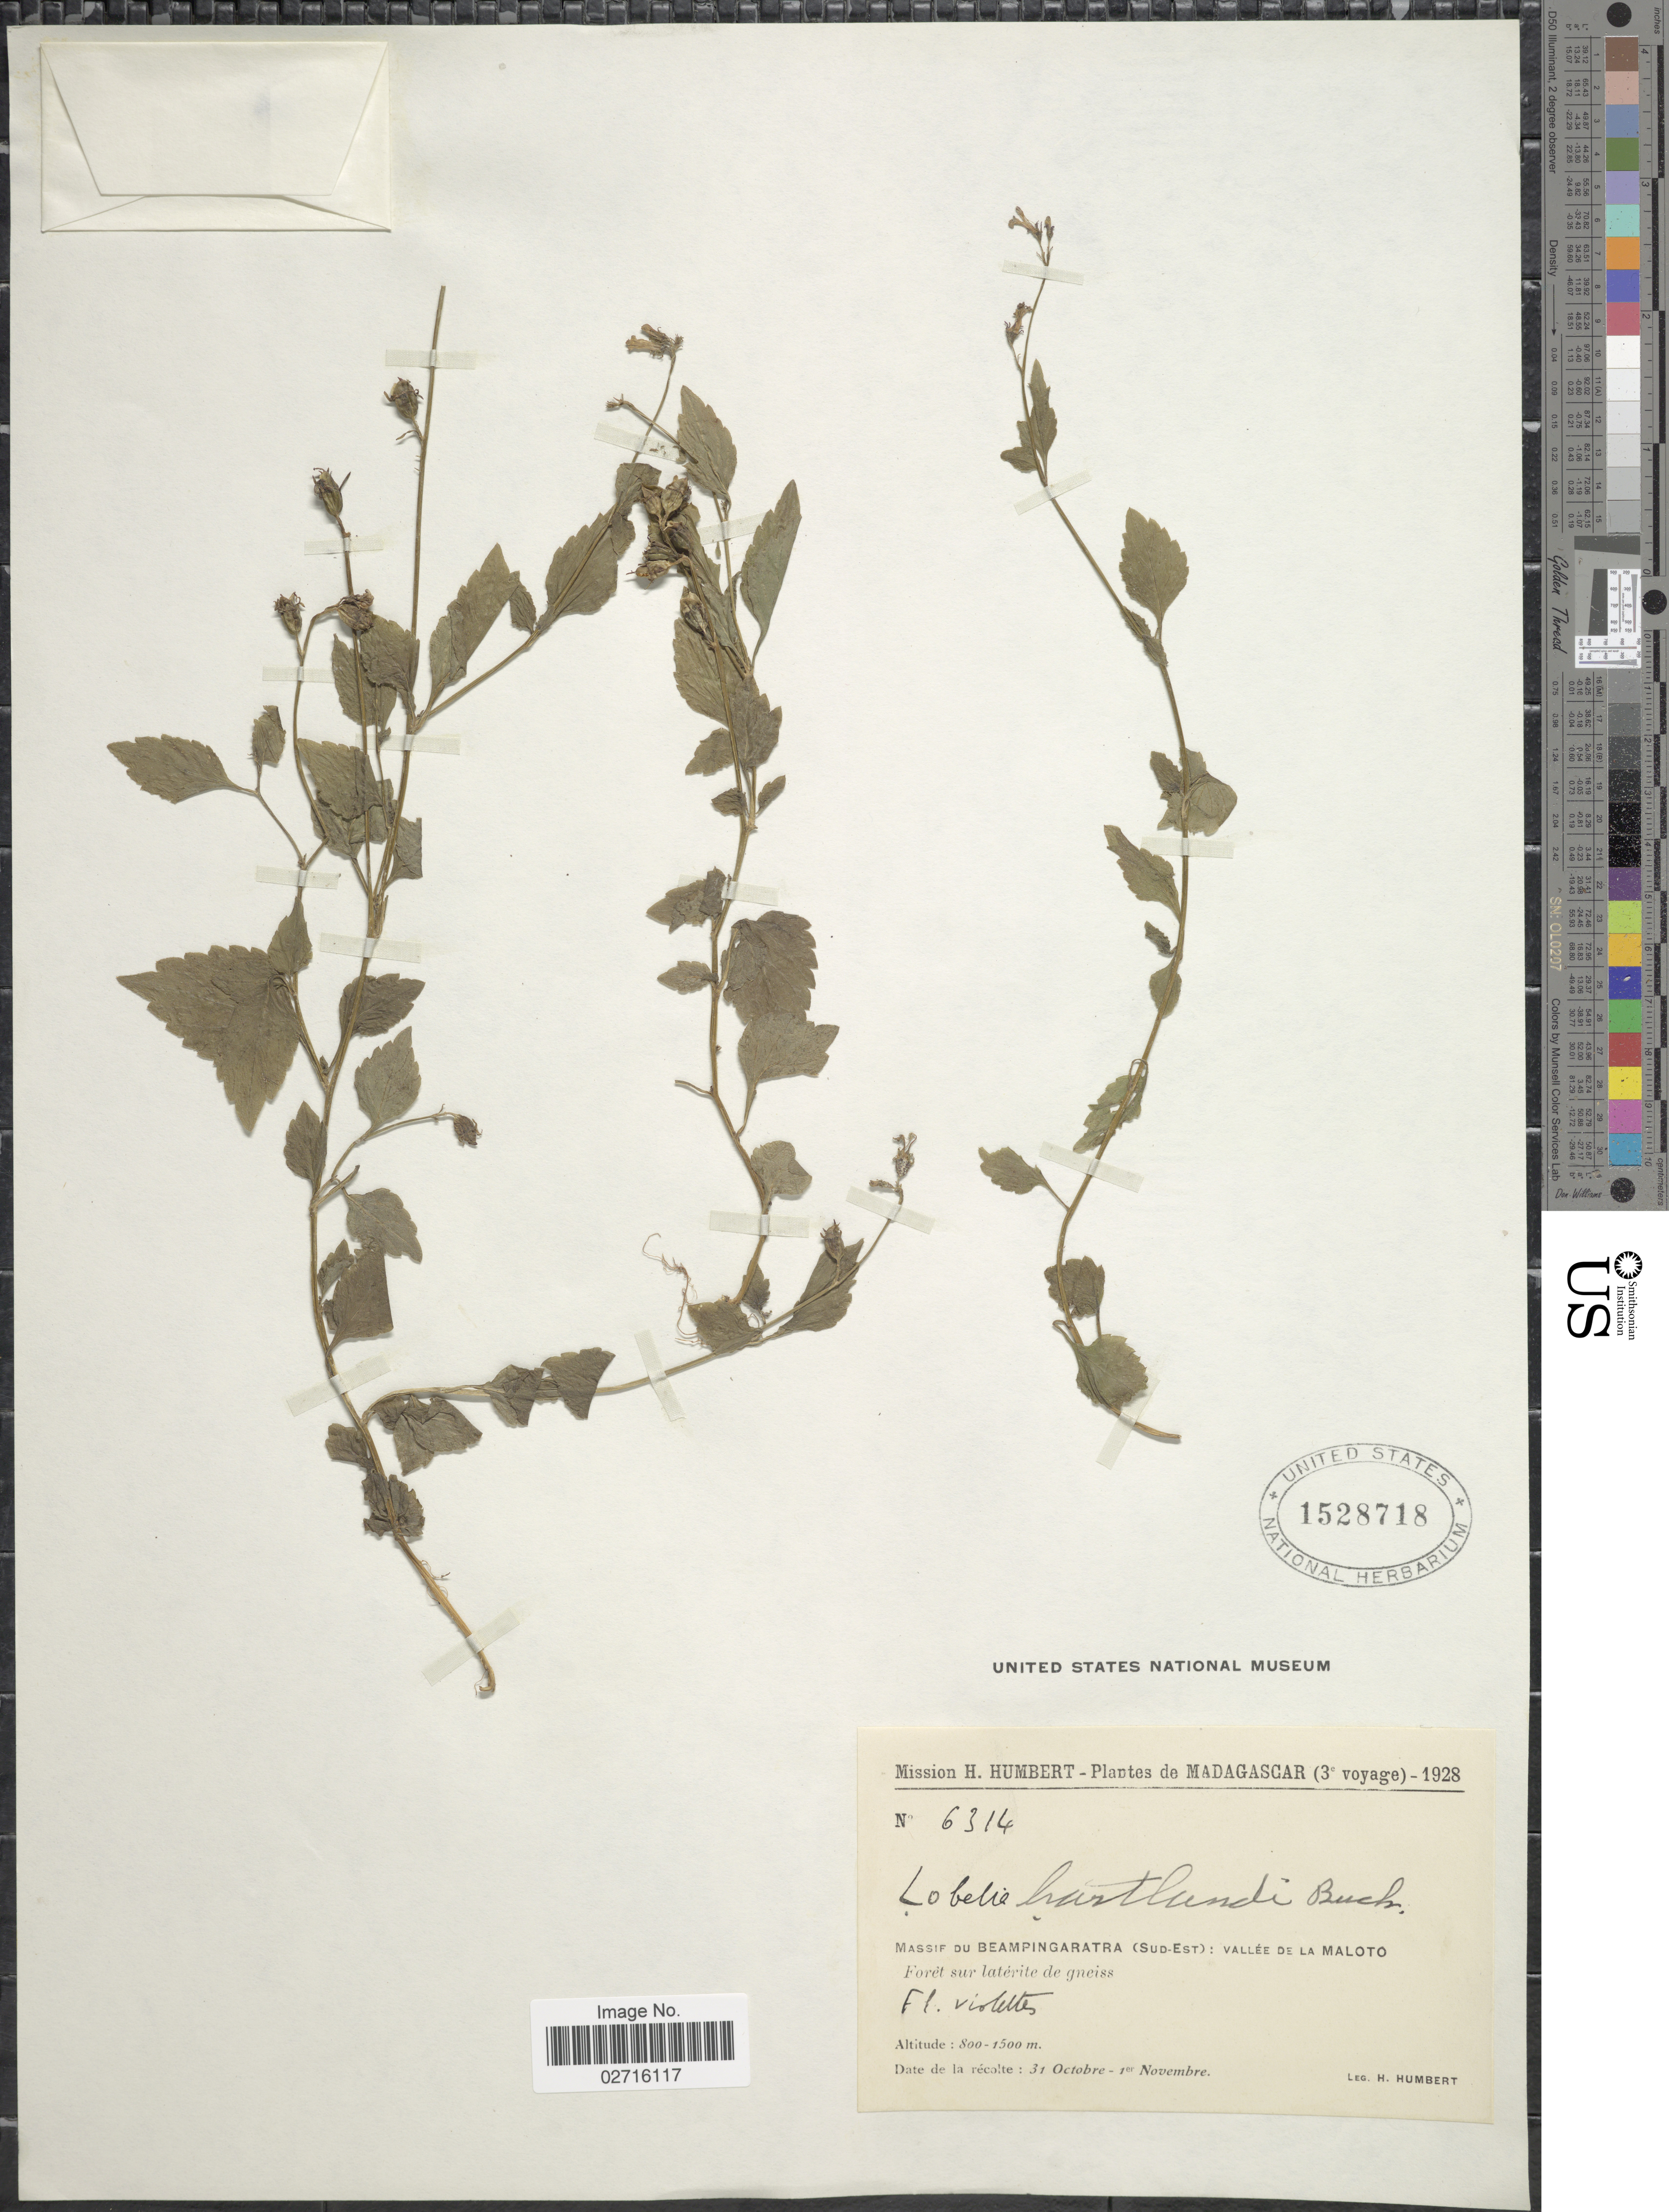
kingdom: Plantae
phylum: Tracheophyta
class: Magnoliopsida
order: Asterales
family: Campanulaceae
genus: Lobelia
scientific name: Lobelia hartlaubii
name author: Buchenau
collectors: H. Humbert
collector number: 6314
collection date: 1928-10-31/1928-11-01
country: Madagascar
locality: Massif du Beampingaratra (Sud-Est): Vallée de La Maloto, Forêt sur latérite de gneiss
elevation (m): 800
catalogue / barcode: US 1528718